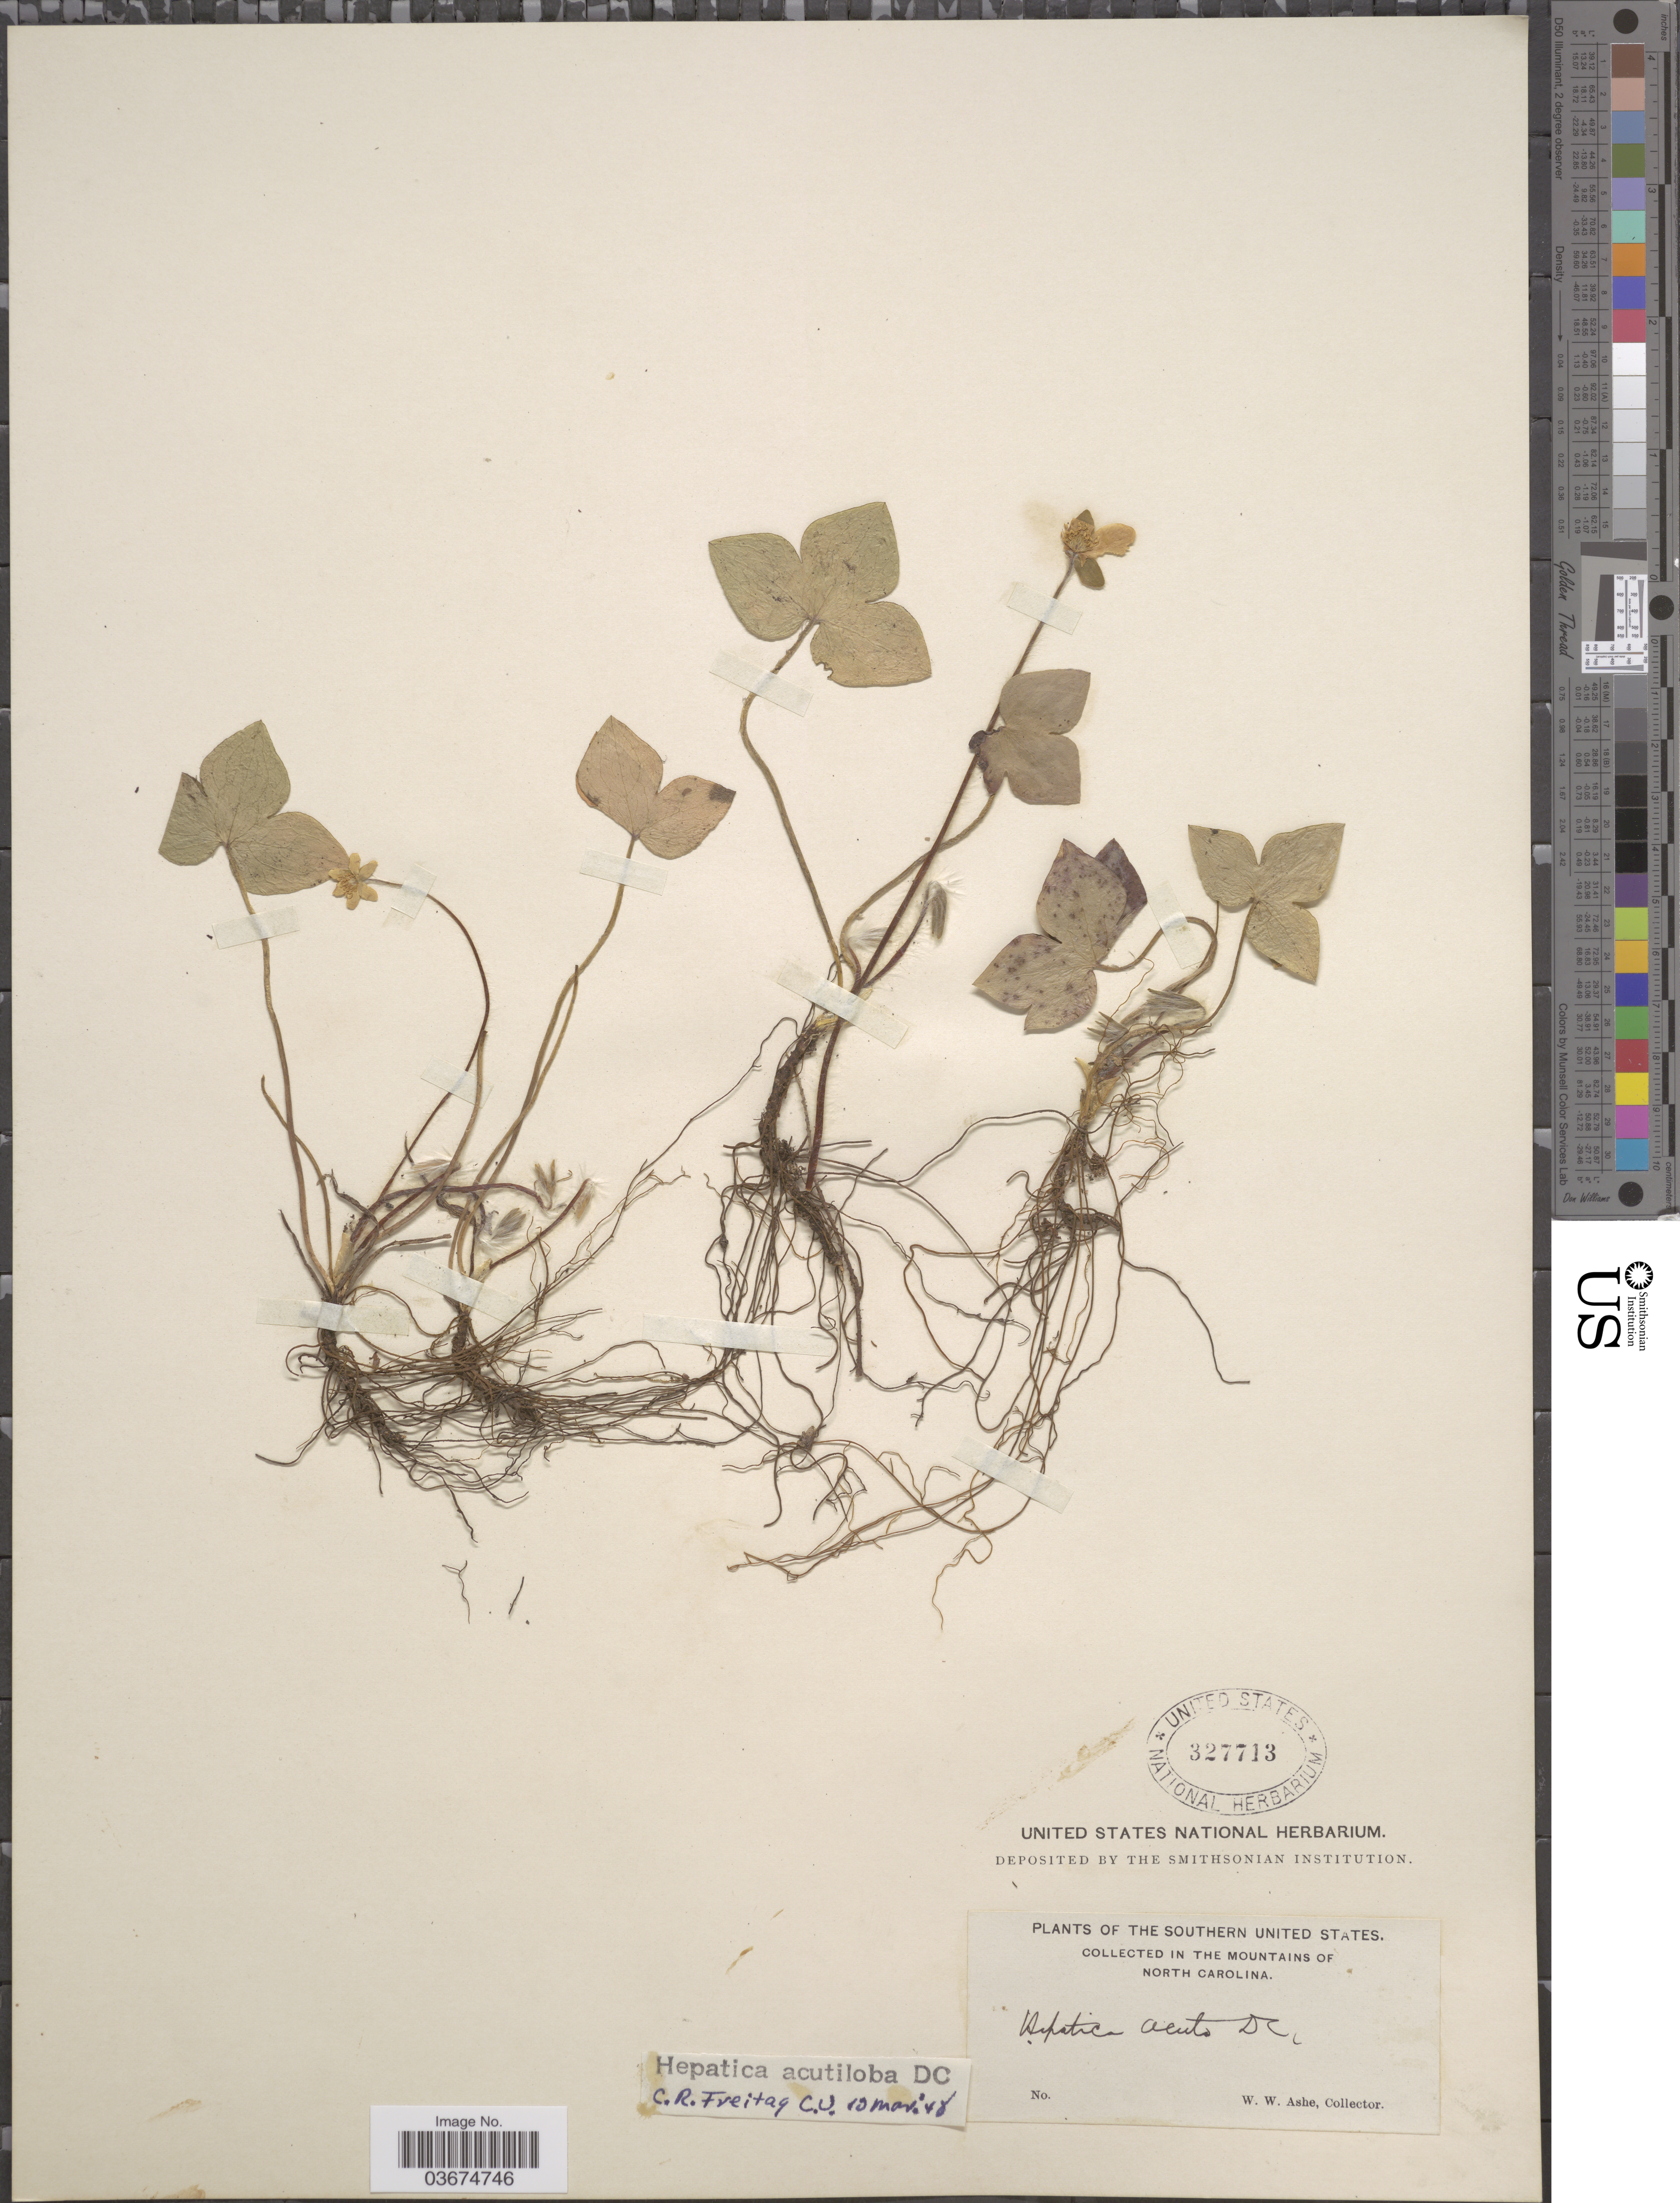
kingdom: Plantae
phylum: Tracheophyta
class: Magnoliopsida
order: Ranunculales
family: Ranunculaceae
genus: Hepatica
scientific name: Hepatica acutiloba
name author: DC.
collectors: W. W. Ashe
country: United States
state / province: North Carolina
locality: The Southern United States. In the mountains of North Carolina.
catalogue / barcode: US 327713